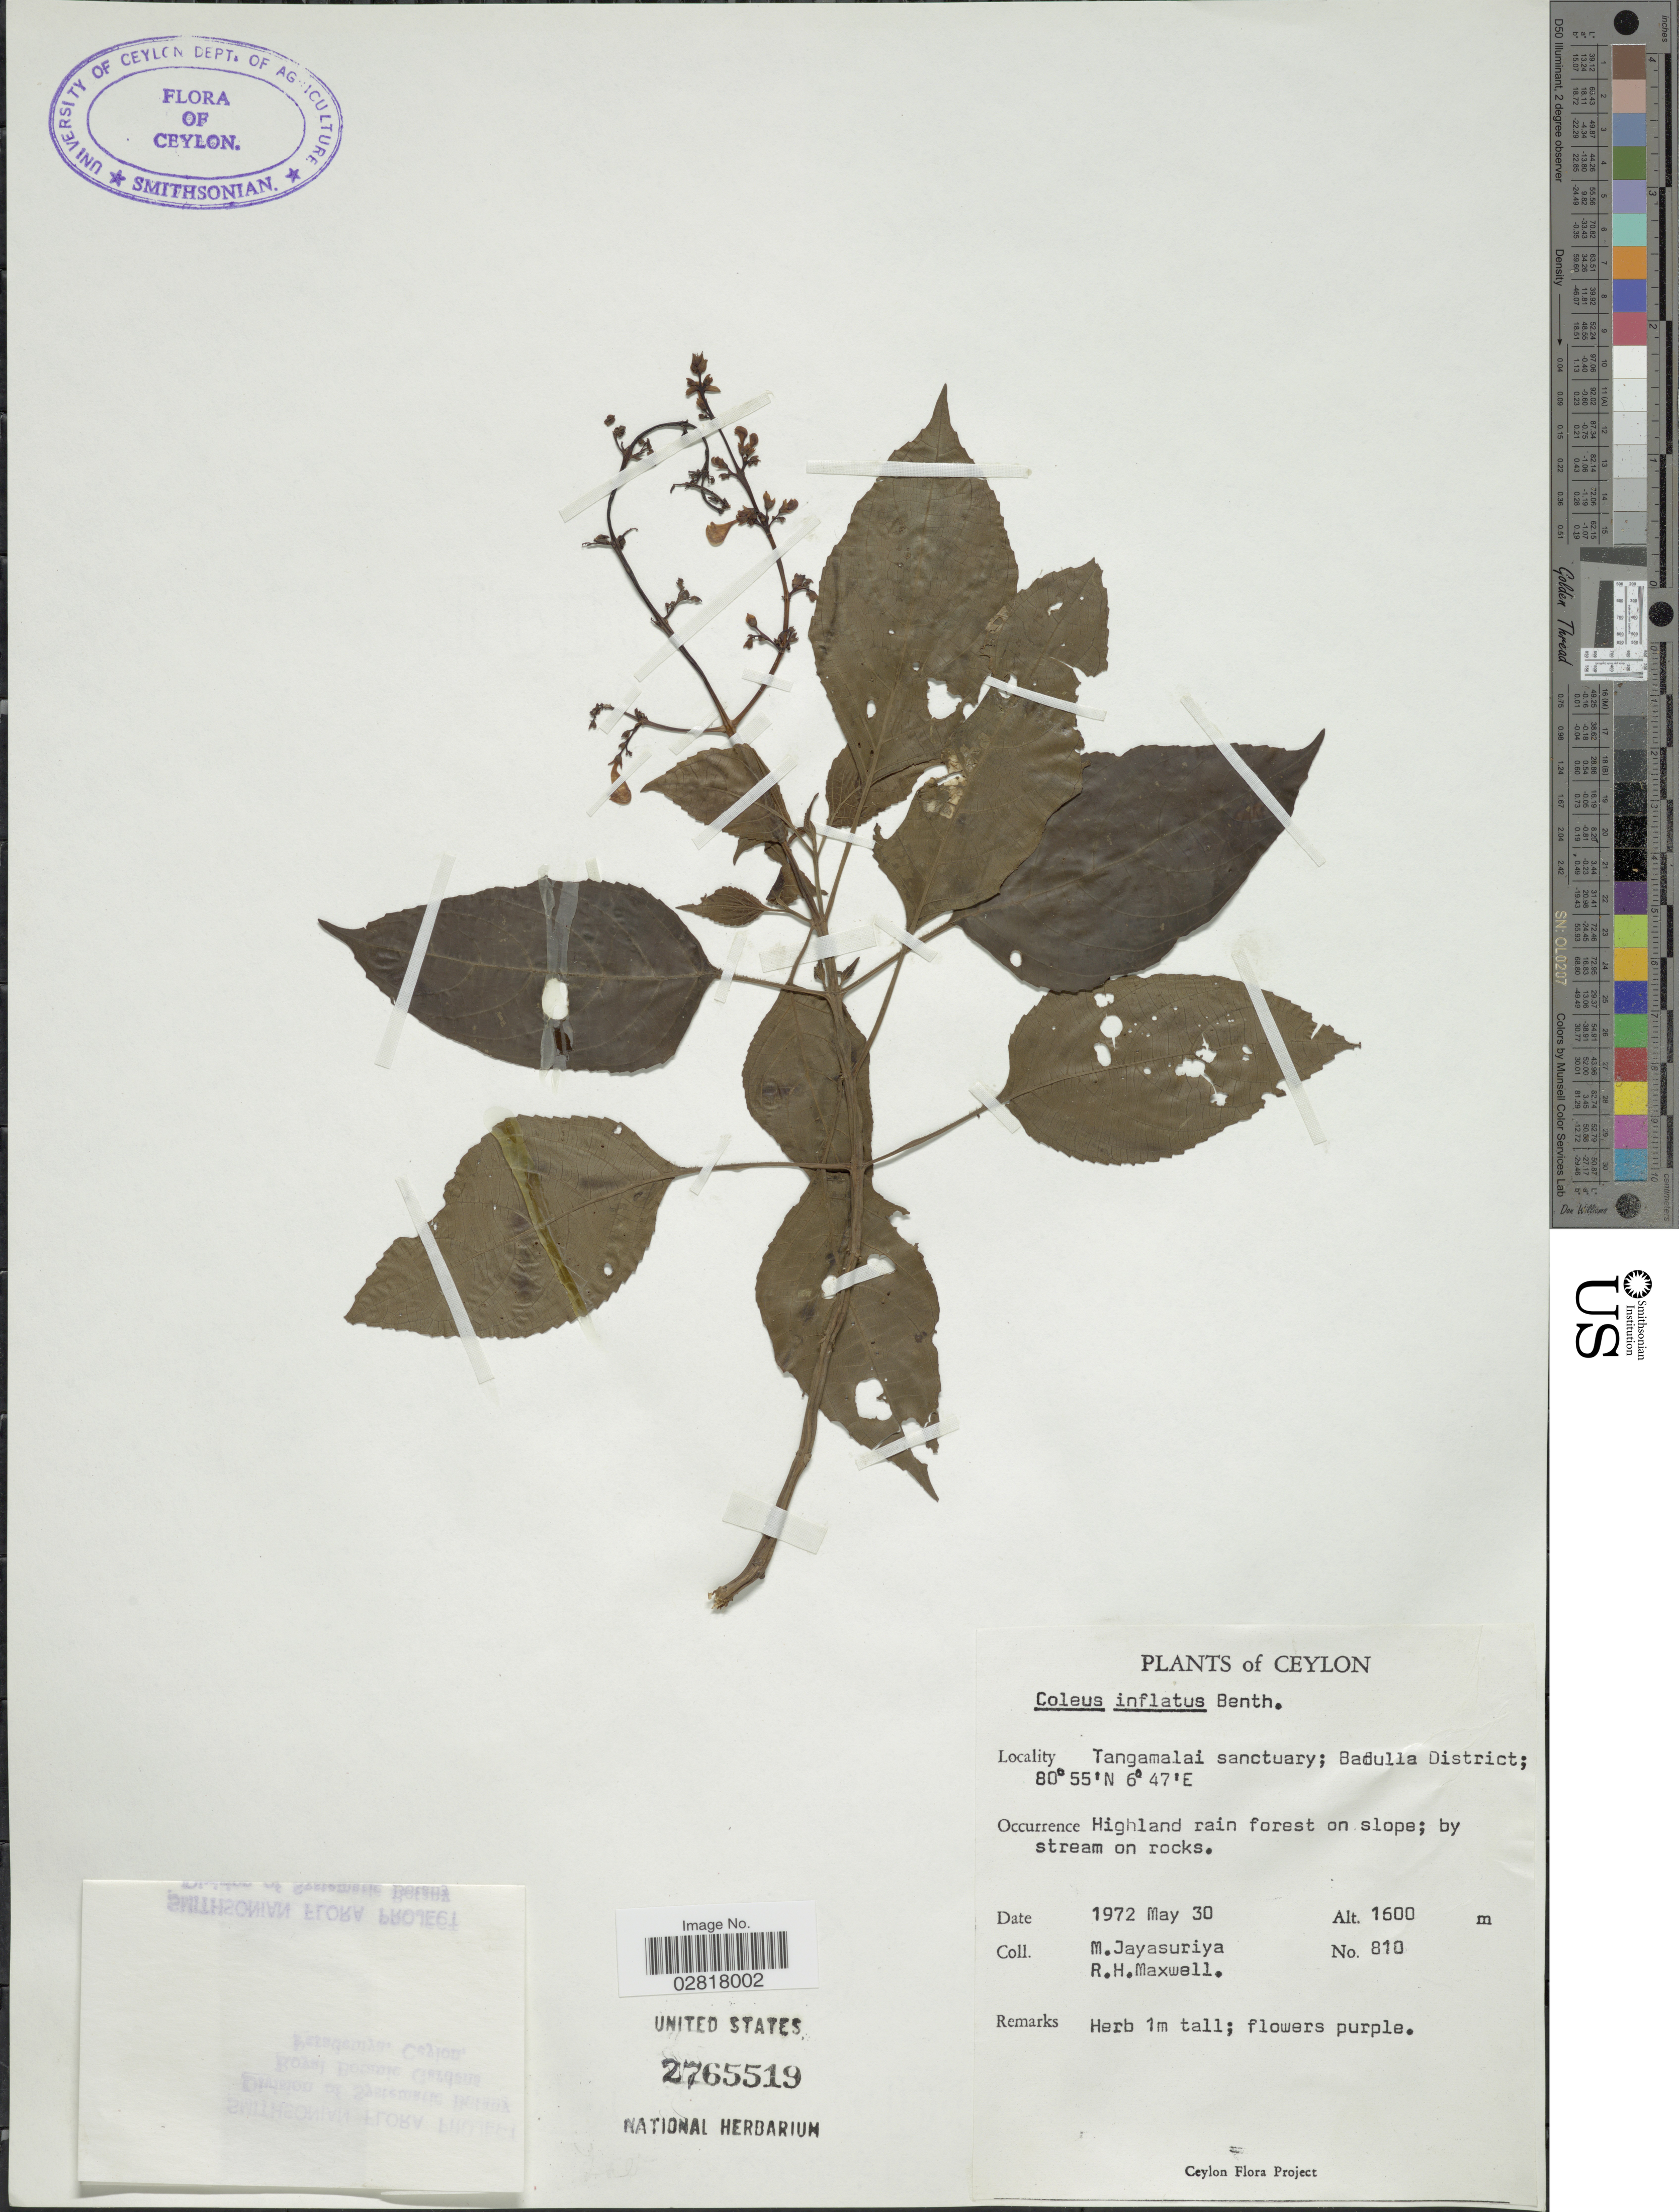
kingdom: Plantae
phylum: Tracheophyta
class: Magnoliopsida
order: Lamiales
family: Lamiaceae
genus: Plectranthus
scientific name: Plectranthus inflatus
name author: (Benth.) R.H. Willemse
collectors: M. Jayasuriya & R. Maxwell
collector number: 810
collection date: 1972-05-30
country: Sri Lanka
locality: Ceylon, Tangamalai sanctuary; Badulla District.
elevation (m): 1600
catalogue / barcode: US 2765519